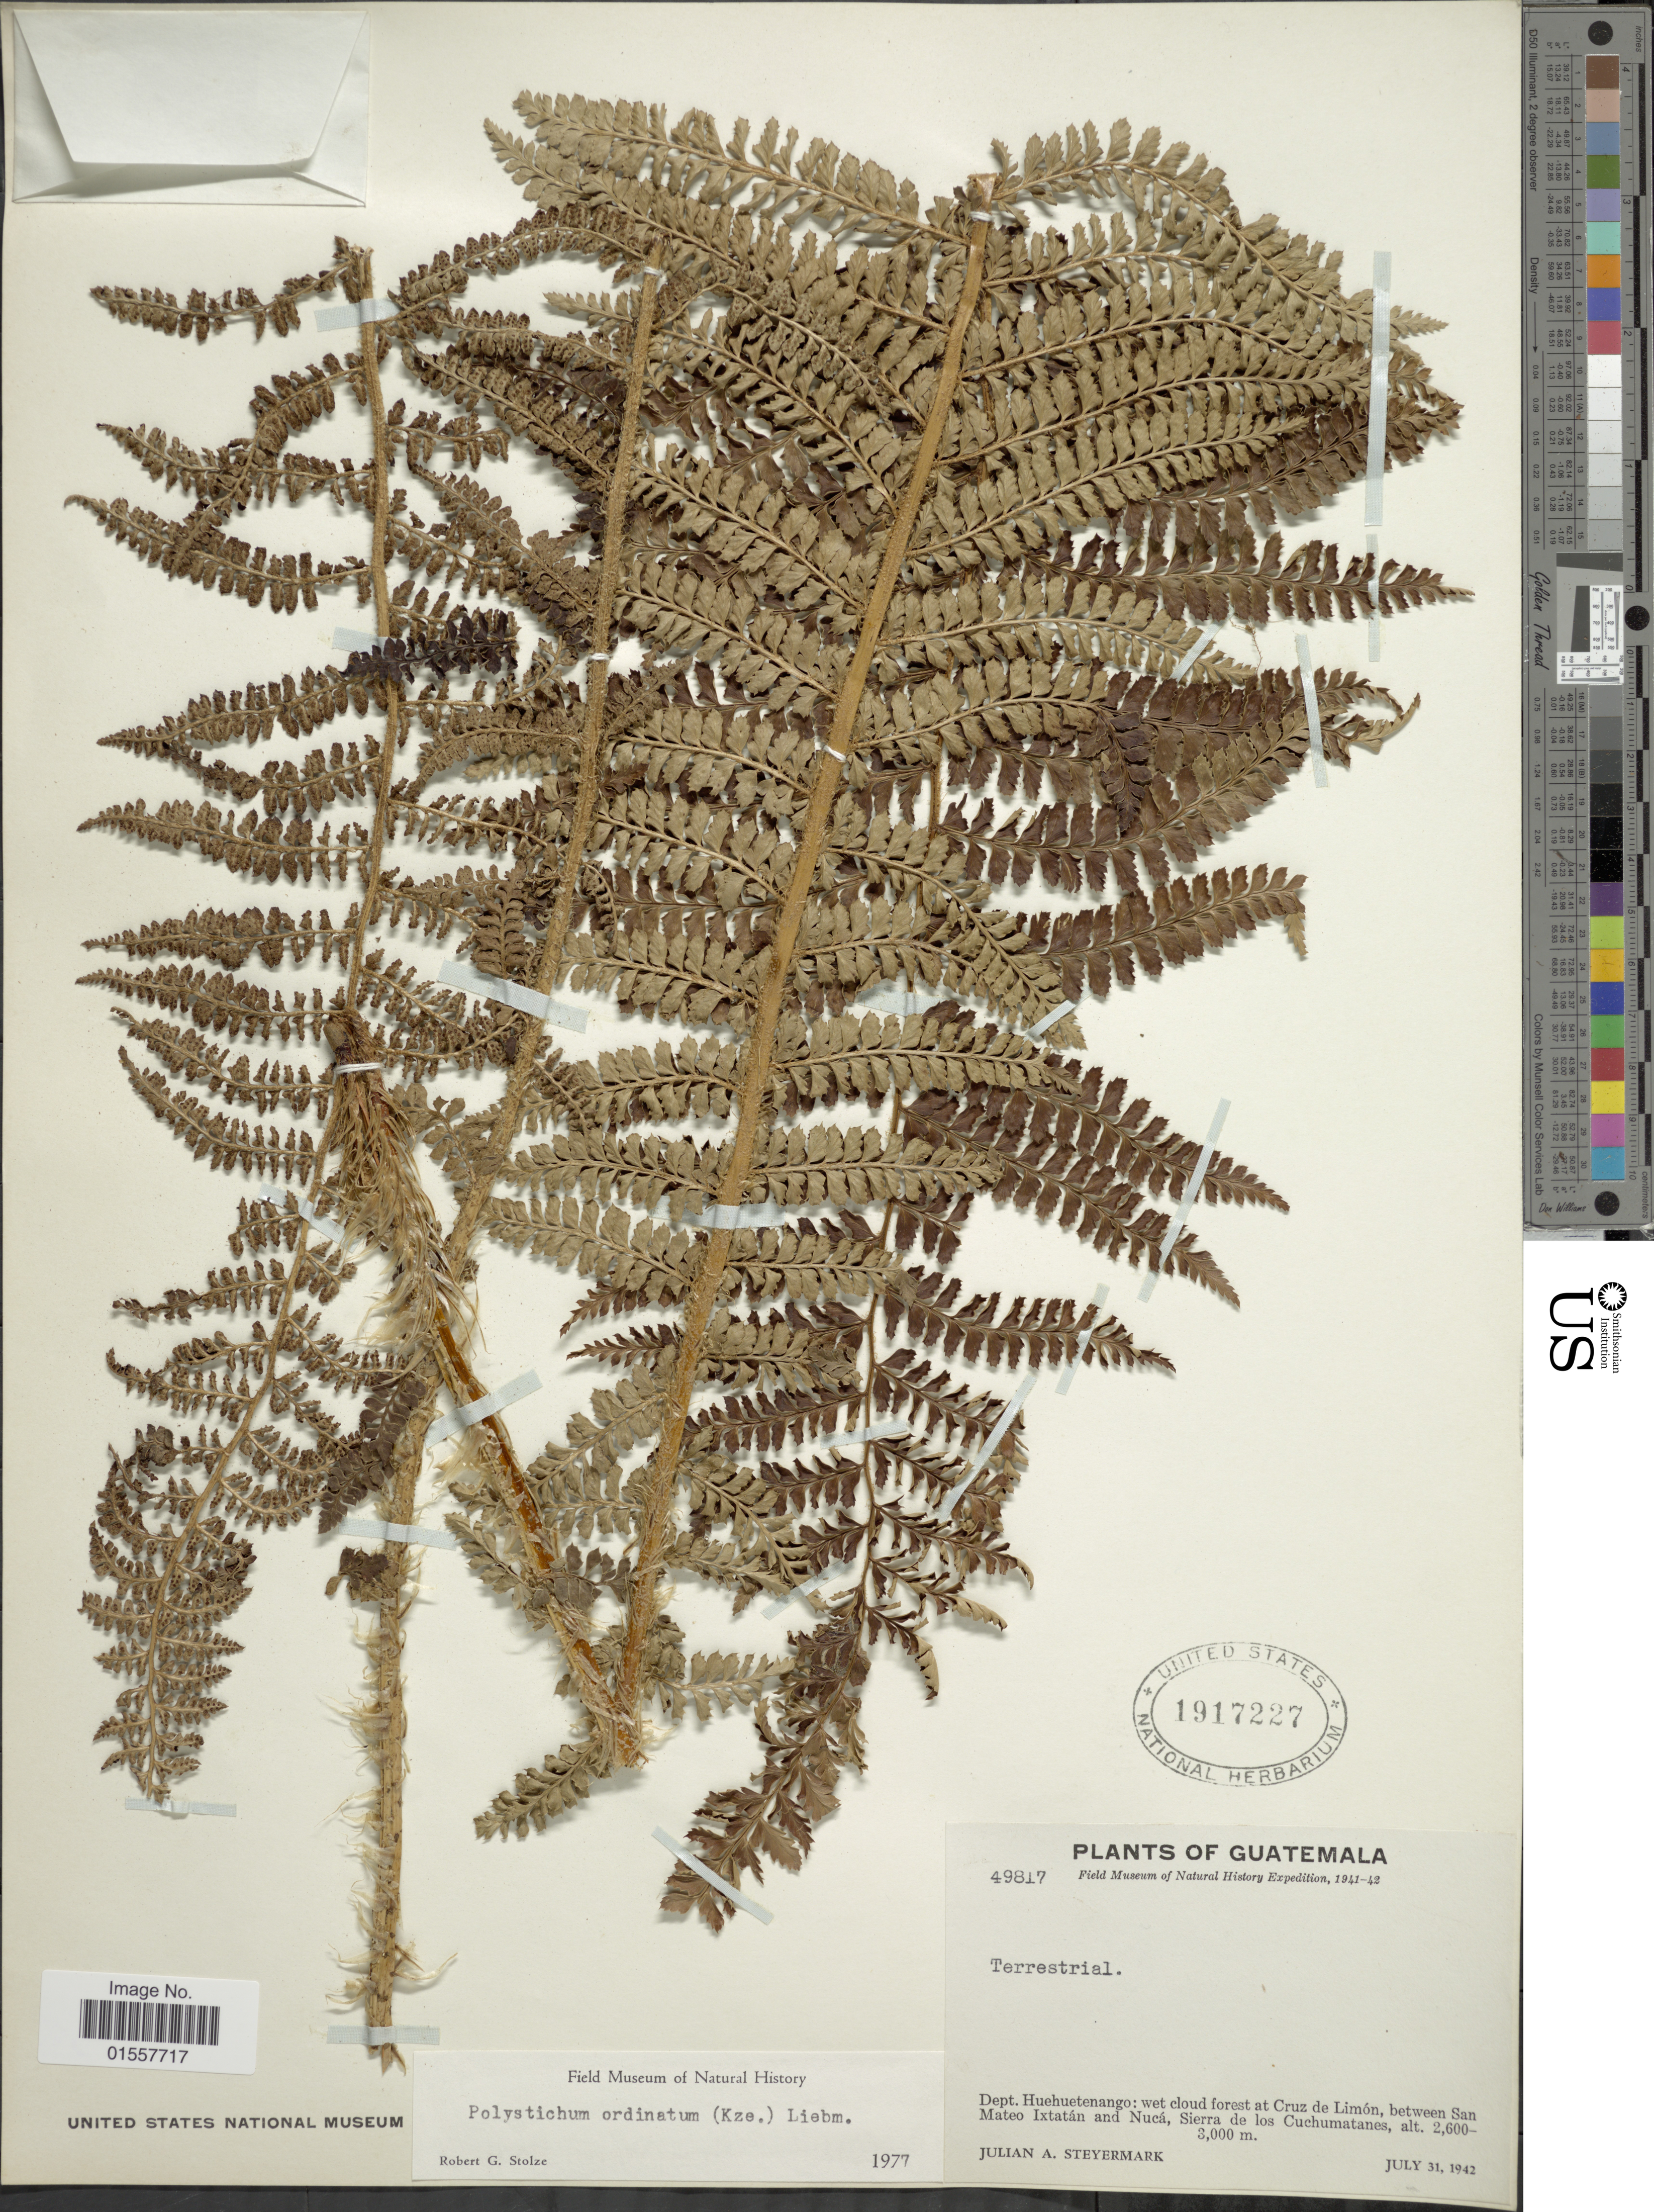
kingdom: Plantae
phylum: Tracheophyta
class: Polypodiopsida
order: Polypodiales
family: Dryopteridaceae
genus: Polystichum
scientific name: Polystichum ordinatum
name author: (Kunze) Liebm.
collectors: J. Steyermark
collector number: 49817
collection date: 1942-07-31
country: Guatemala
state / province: Huehuetenango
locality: Dept. Huehuetenango: wet cloud forest at Cruz de Limon, between San Mateo Ixtatan and Nuca, Sierra de los Cuchumatanes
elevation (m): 2600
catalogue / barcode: US 1917227